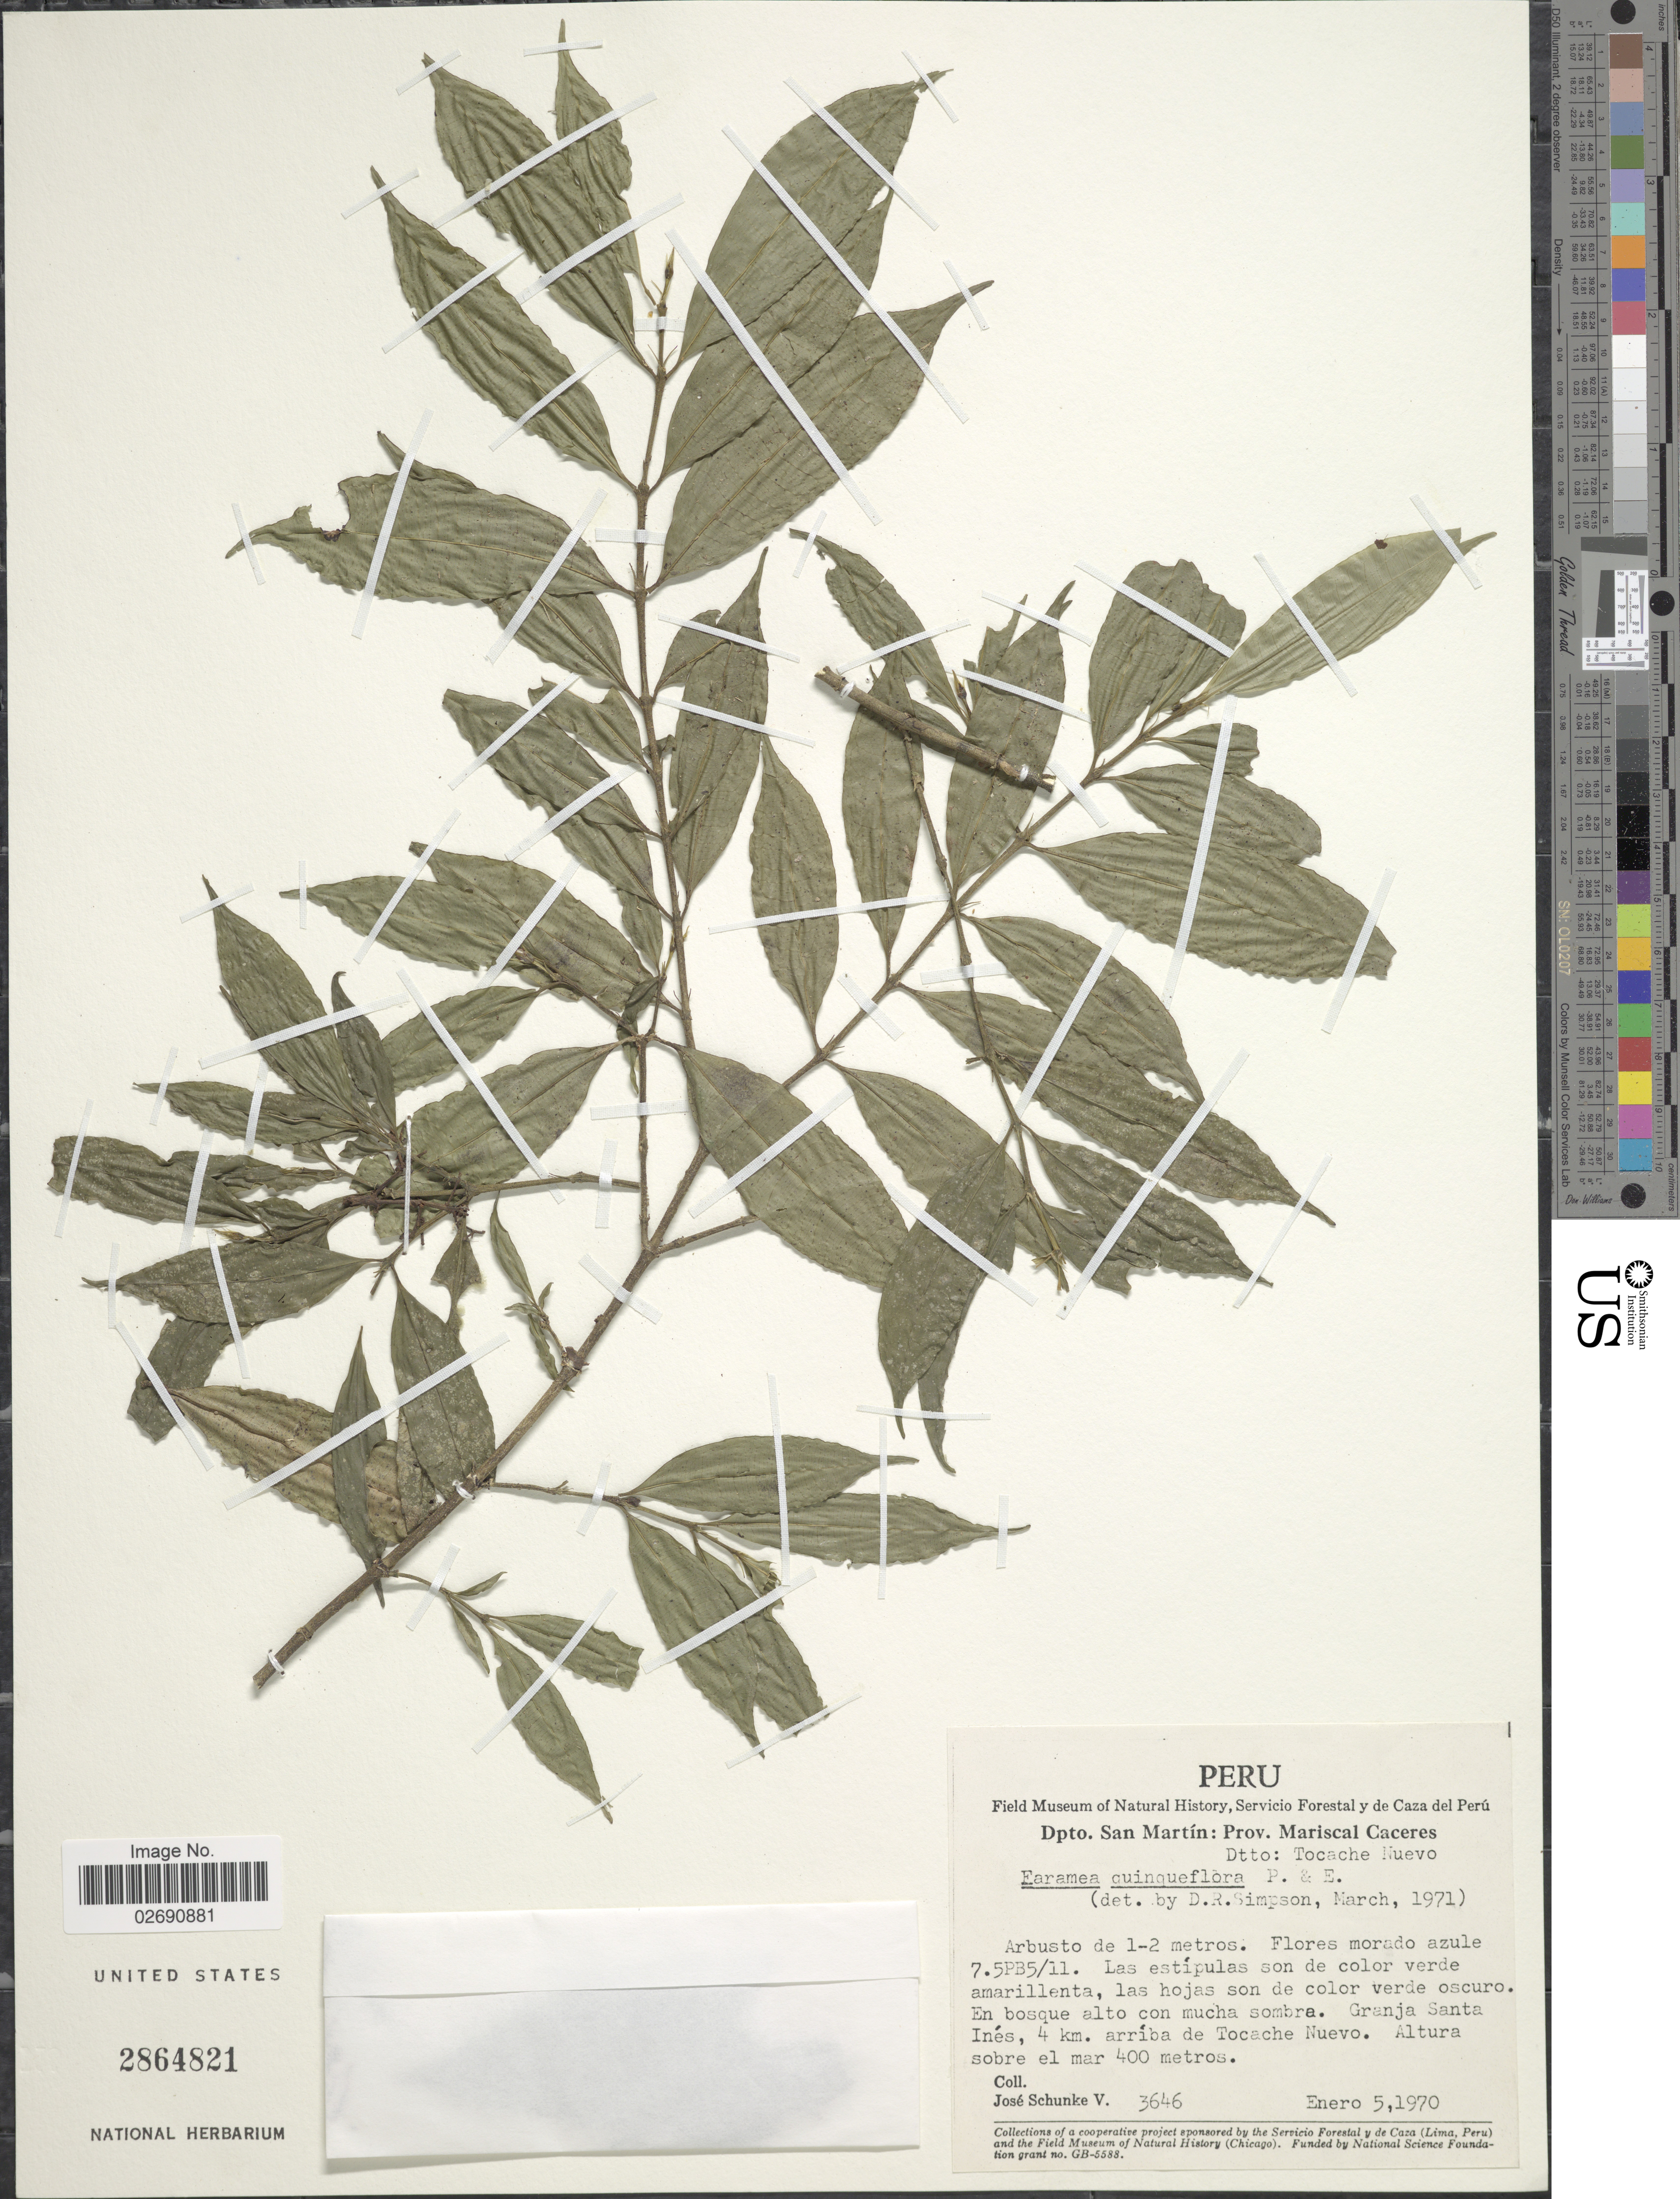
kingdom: Plantae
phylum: Tracheophyta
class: Magnoliopsida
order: Gentianales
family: Rubiaceae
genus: Faramea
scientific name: Faramea quinqueflora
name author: Poepp. & Endl.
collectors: J. Schunke Vigo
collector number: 3646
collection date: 1970-01-05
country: Peru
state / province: San Martín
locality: Prov. Mariscal Caceres. Granja Santa Ines, 4 km. arriba de Tocache Nuevo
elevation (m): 400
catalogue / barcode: US 2864821